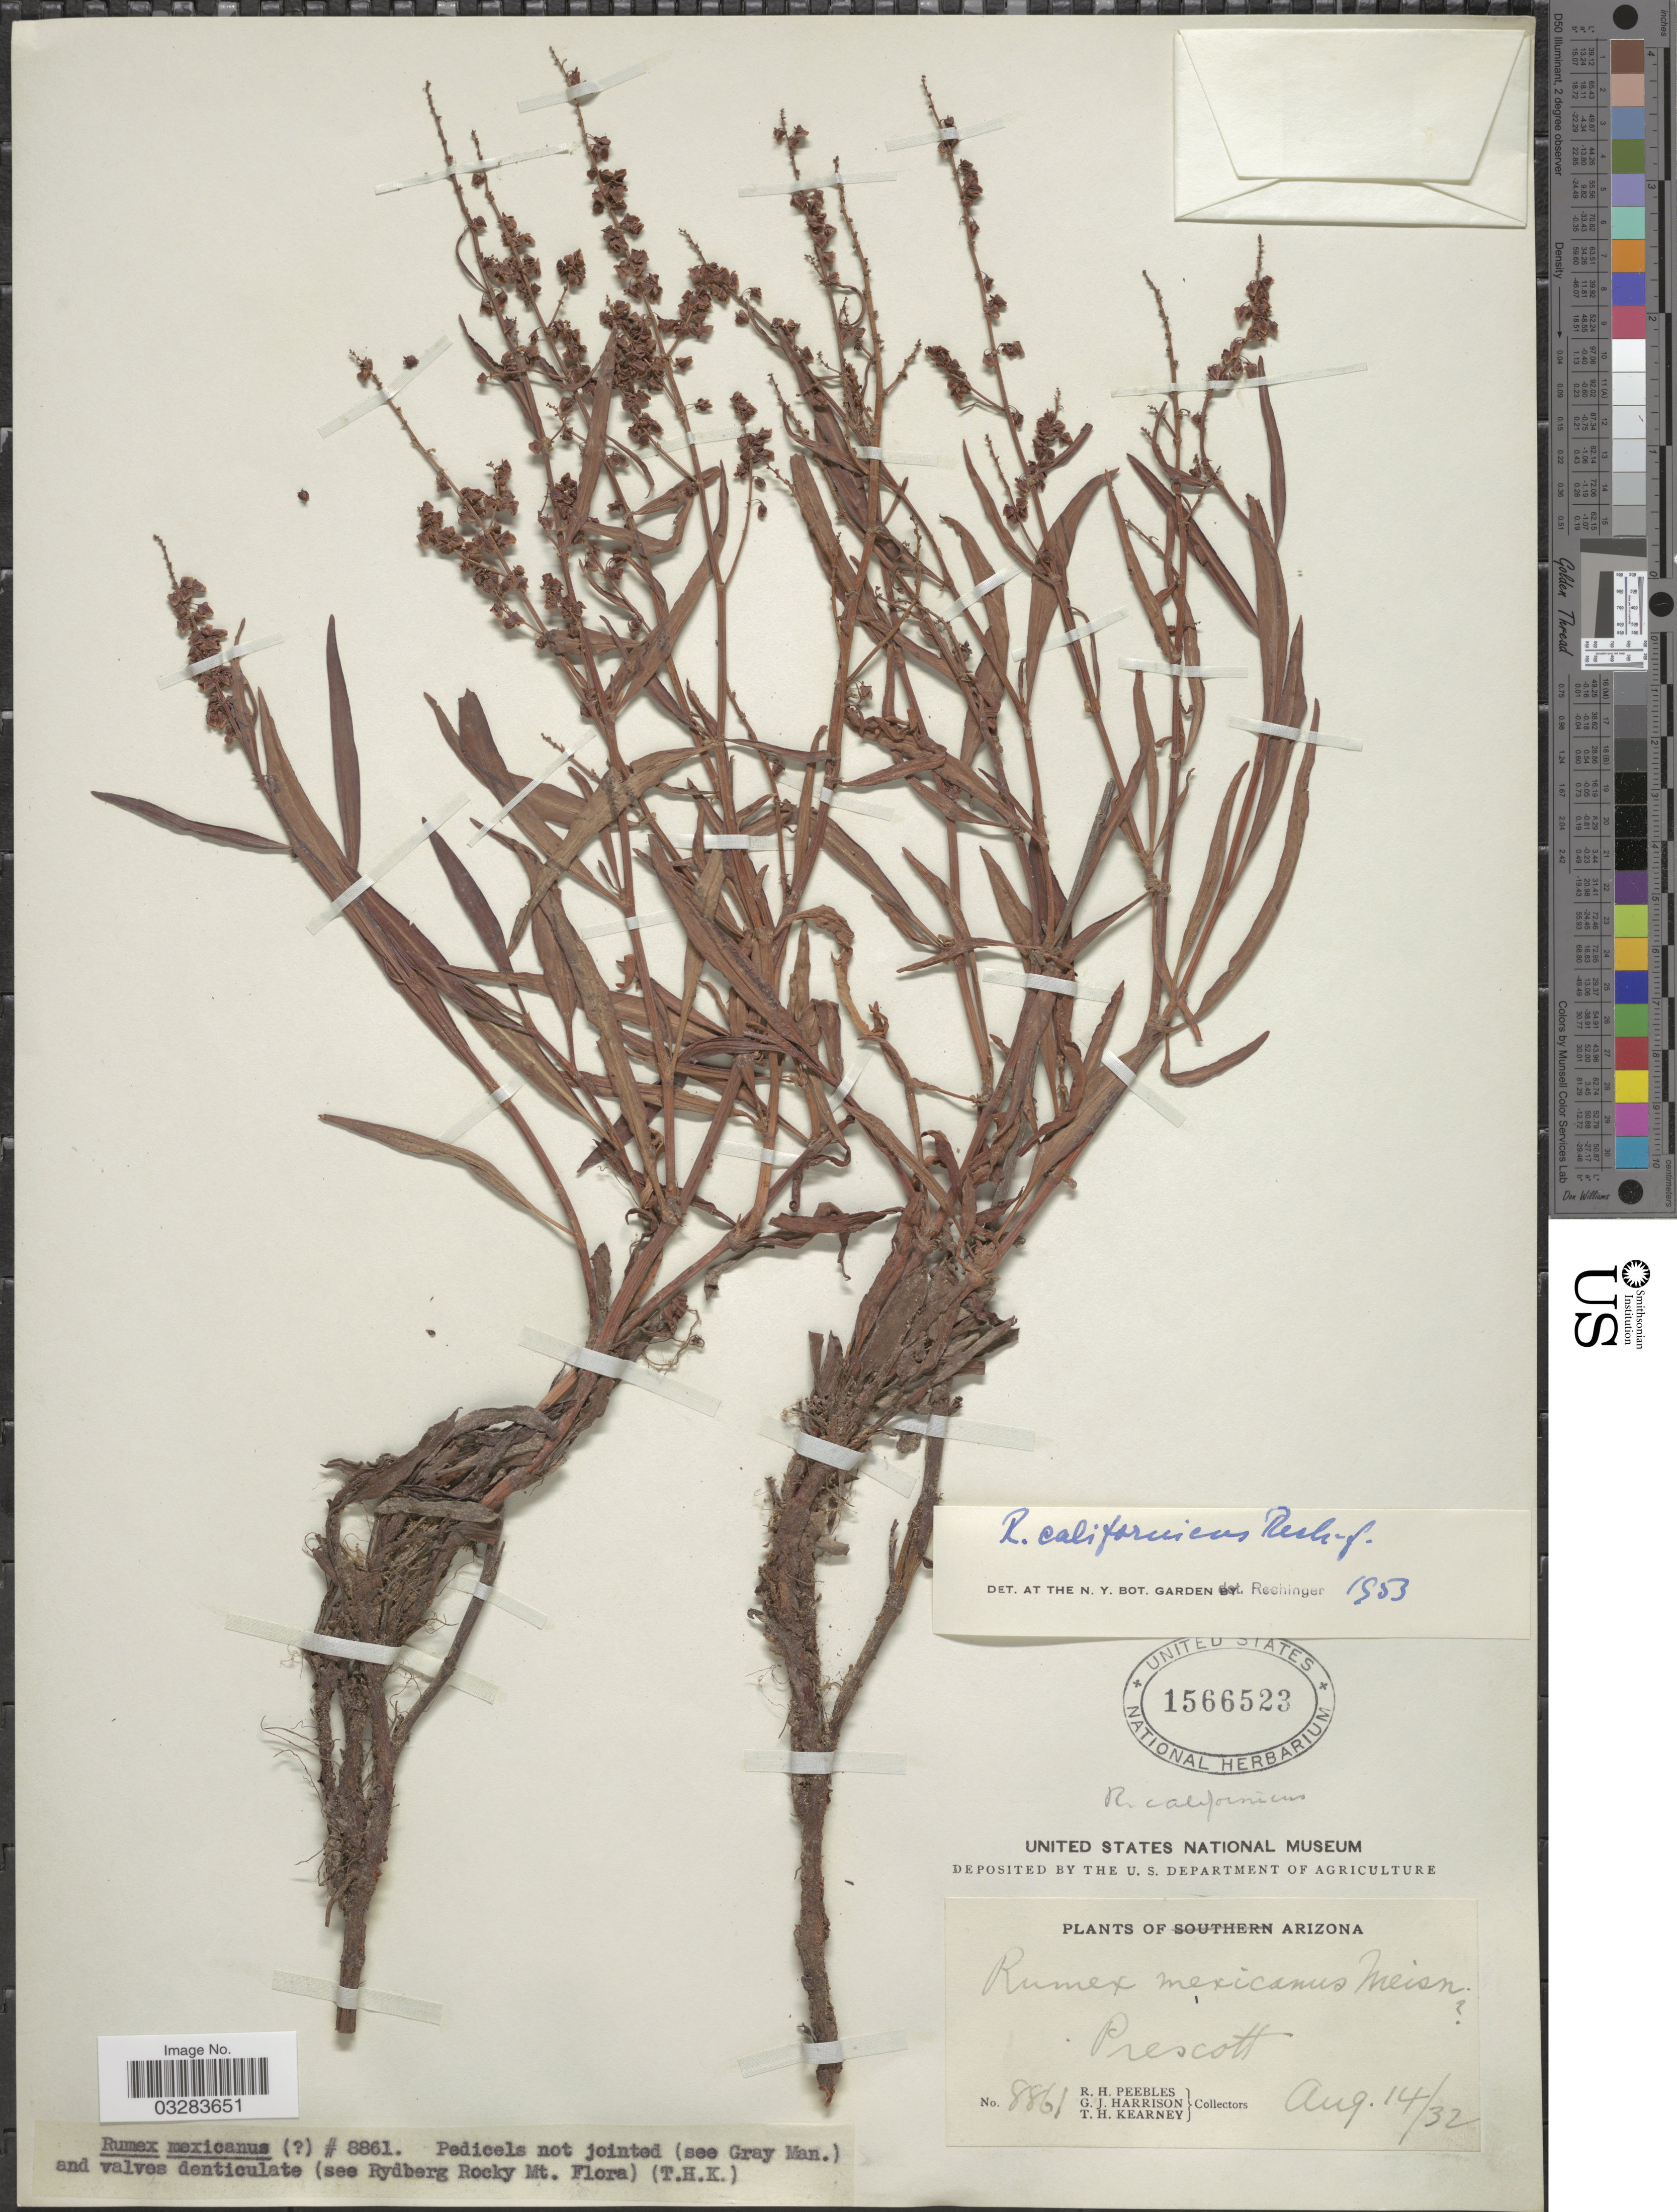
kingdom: Plantae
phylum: Tracheophyta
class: Magnoliopsida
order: Caryophyllales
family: Polygonaceae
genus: Rumex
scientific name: Rumex californicus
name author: Rech. f.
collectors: R. H. Peebles, G. J. Harrison & T. H. Kearney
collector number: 8861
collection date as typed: Transcribed d/m/y: 14/8/32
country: United States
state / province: Arizona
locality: Prescott.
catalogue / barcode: US 1566523